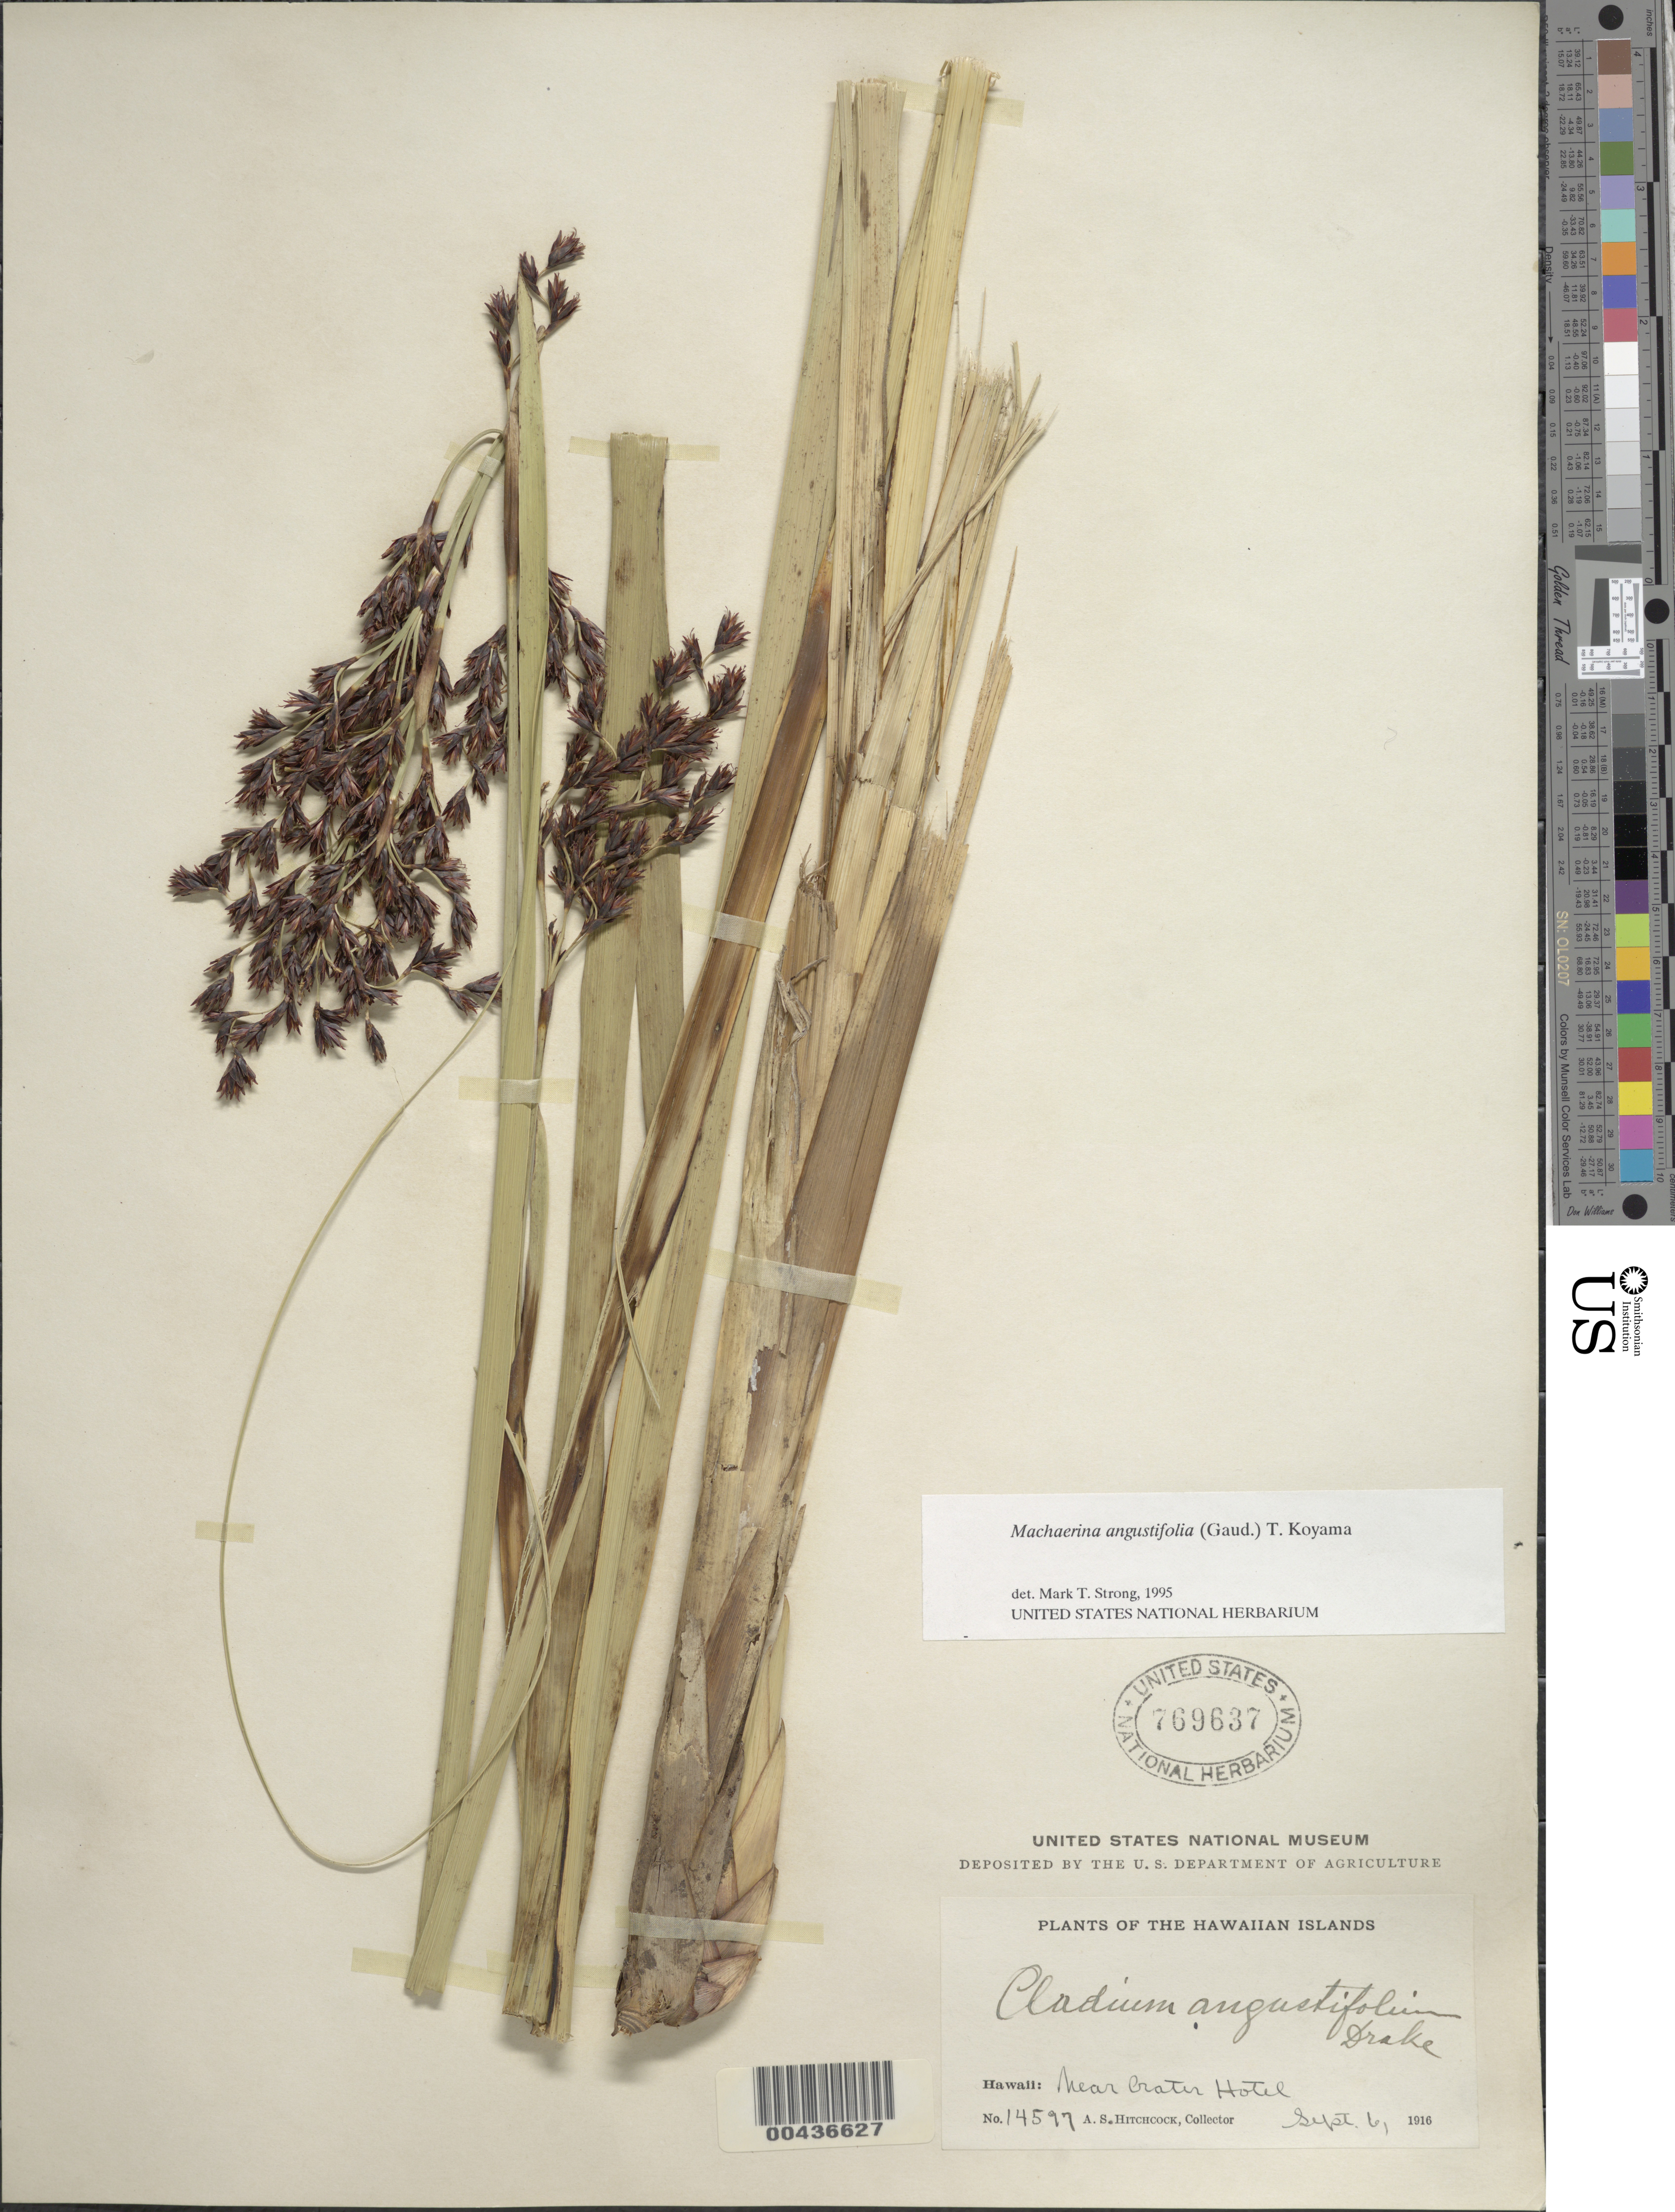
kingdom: Plantae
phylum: Tracheophyta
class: Liliopsida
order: Poales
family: Cyperaceae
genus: Machaerina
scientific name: Machaerina angustifolia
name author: (Gaudich.) T. Koyama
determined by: Strong, M. T., (US), Smithsonian Institution - National Museum of Natural History (UNITED STATES)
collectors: A. S. Hitchcock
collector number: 14597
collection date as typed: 6 Sep 1916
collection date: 1916-09-06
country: United States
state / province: Hawaii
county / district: Hawaii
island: Hawaii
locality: near Crater Hotel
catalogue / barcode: US 769637